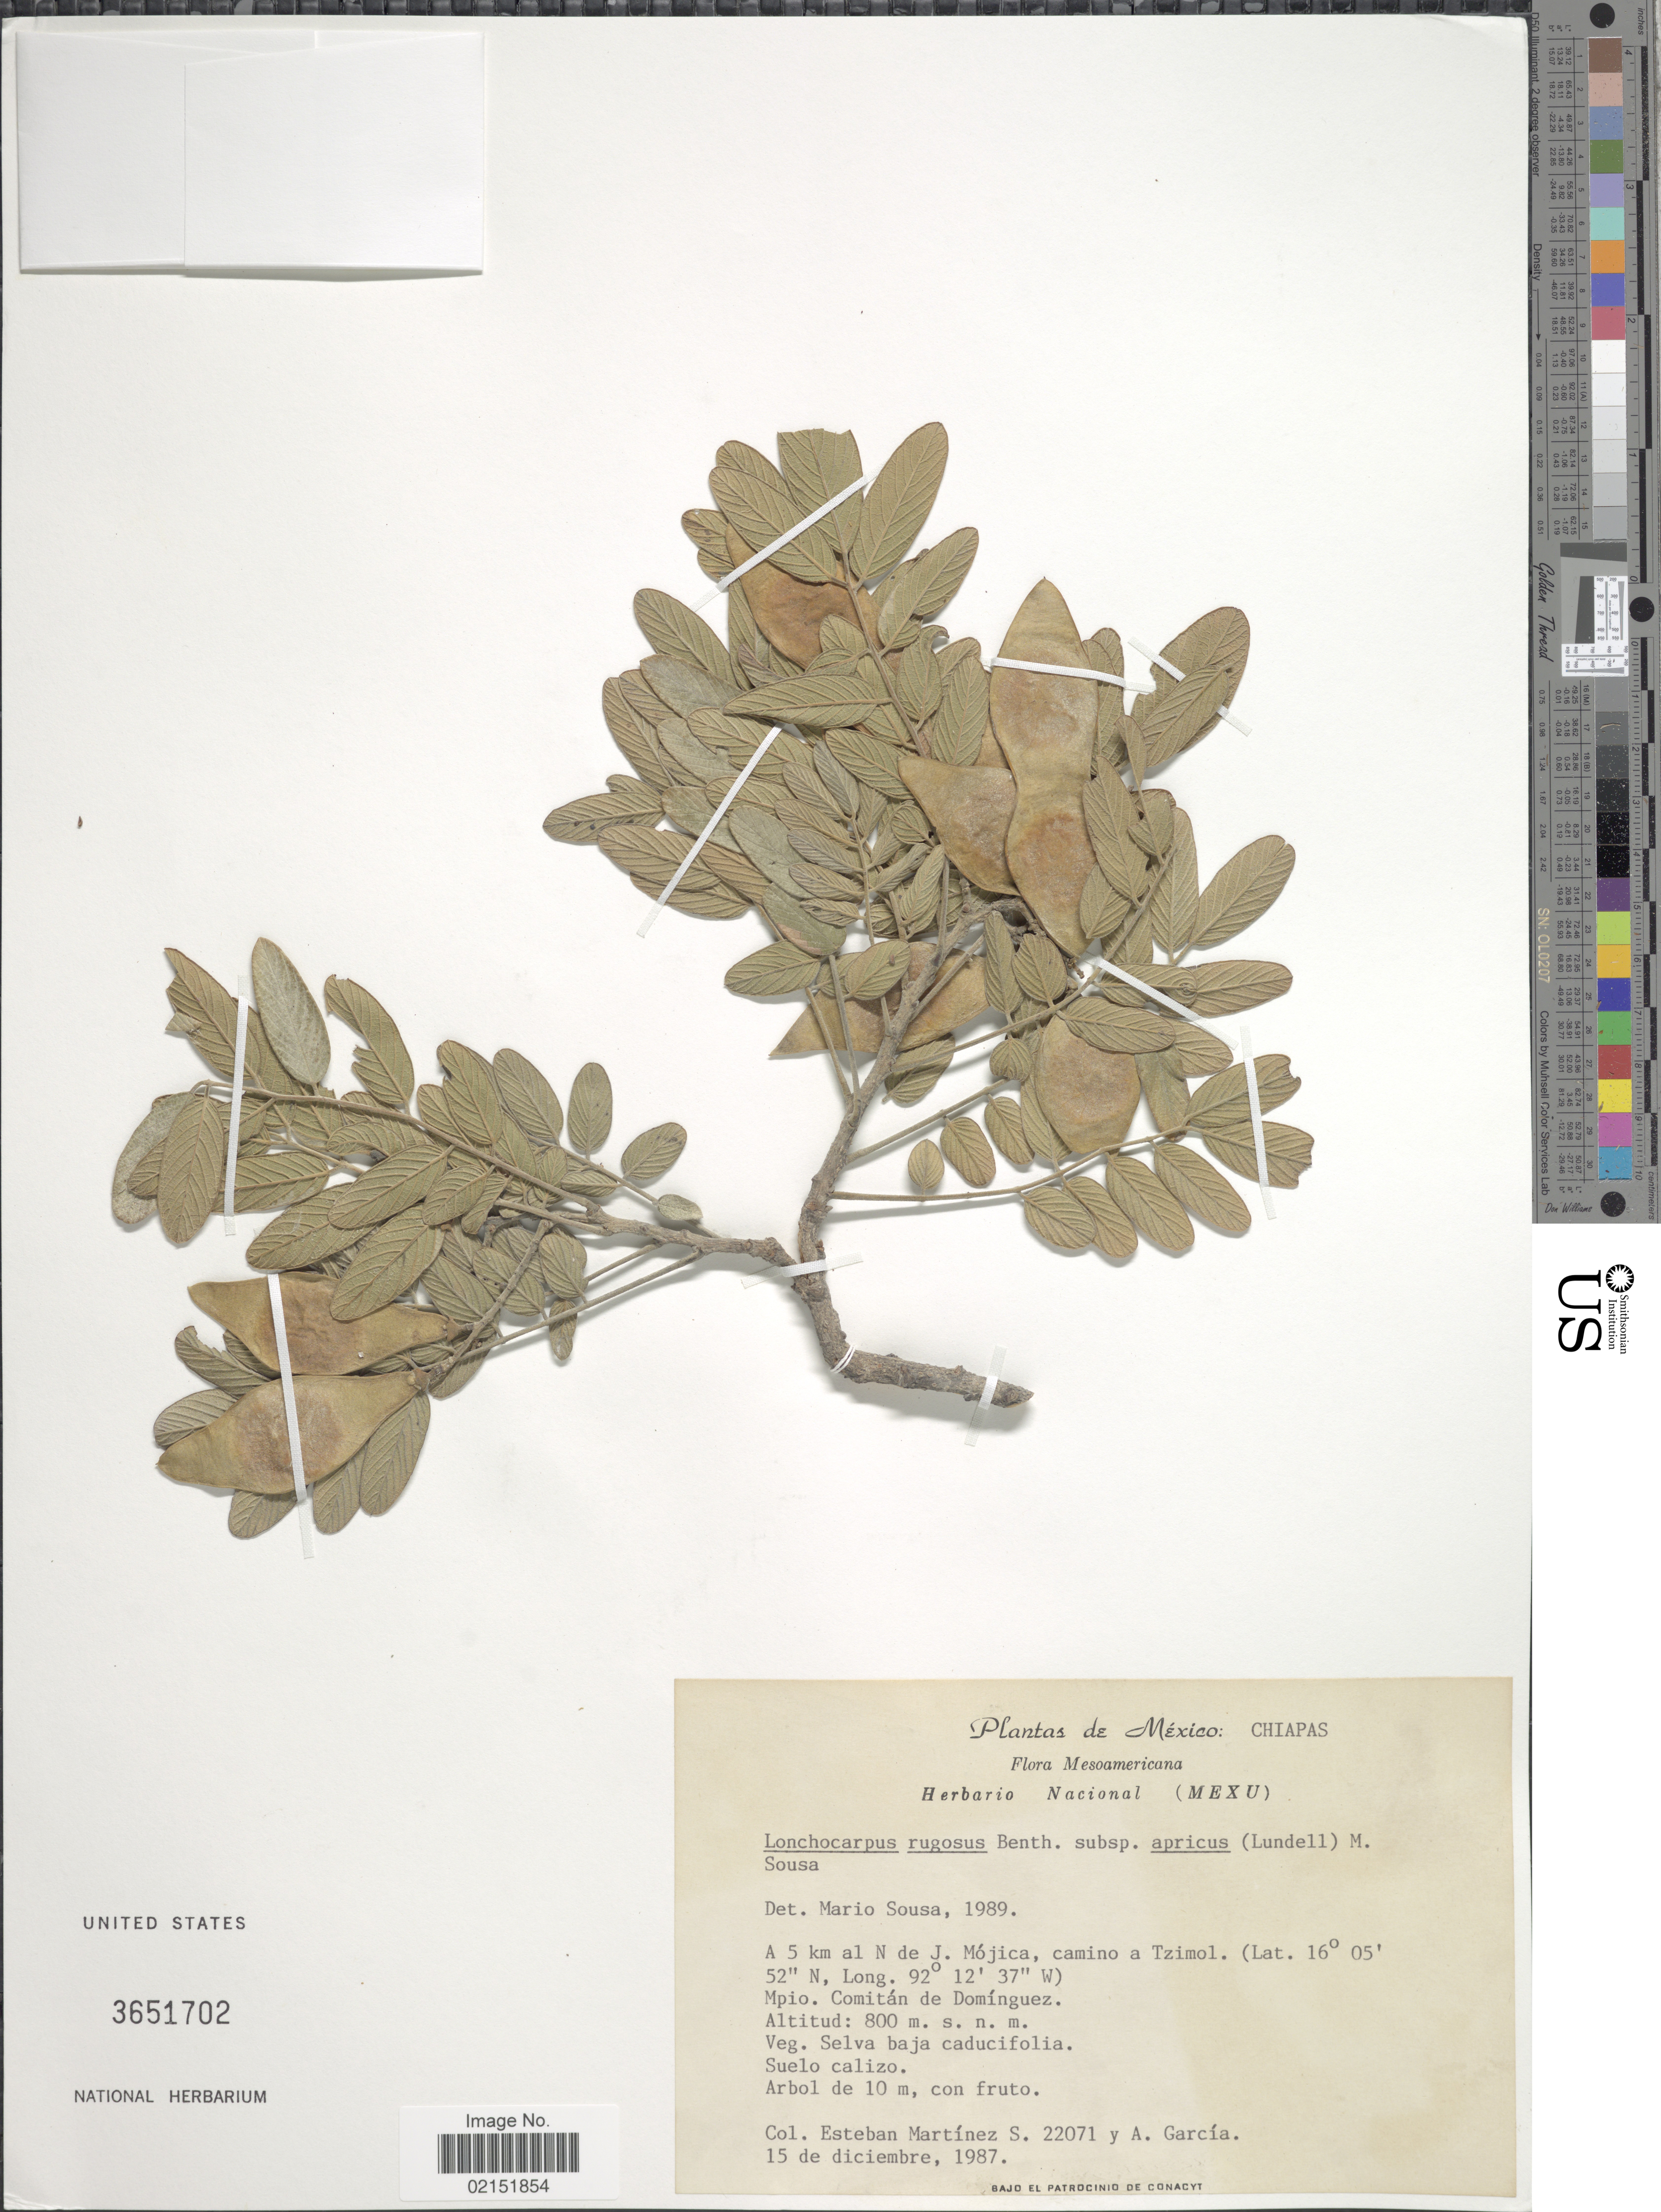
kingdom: Plantae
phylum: Tracheophyta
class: Magnoliopsida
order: Fabales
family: Fabaceae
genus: Lonchocarpus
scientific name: Lonchocarpus rugosus subsp. apricus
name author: (Lundell) M. Sousa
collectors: E. M. Martínez S. & A. García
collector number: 22071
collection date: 1987-12-15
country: Mexico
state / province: Chiapas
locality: A 5 km al N de J. Mojica, camino a Tzimol, Mpio. Comitan de Dominguez, Veg. Selva baja caducifolia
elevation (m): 800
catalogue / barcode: US 3651702